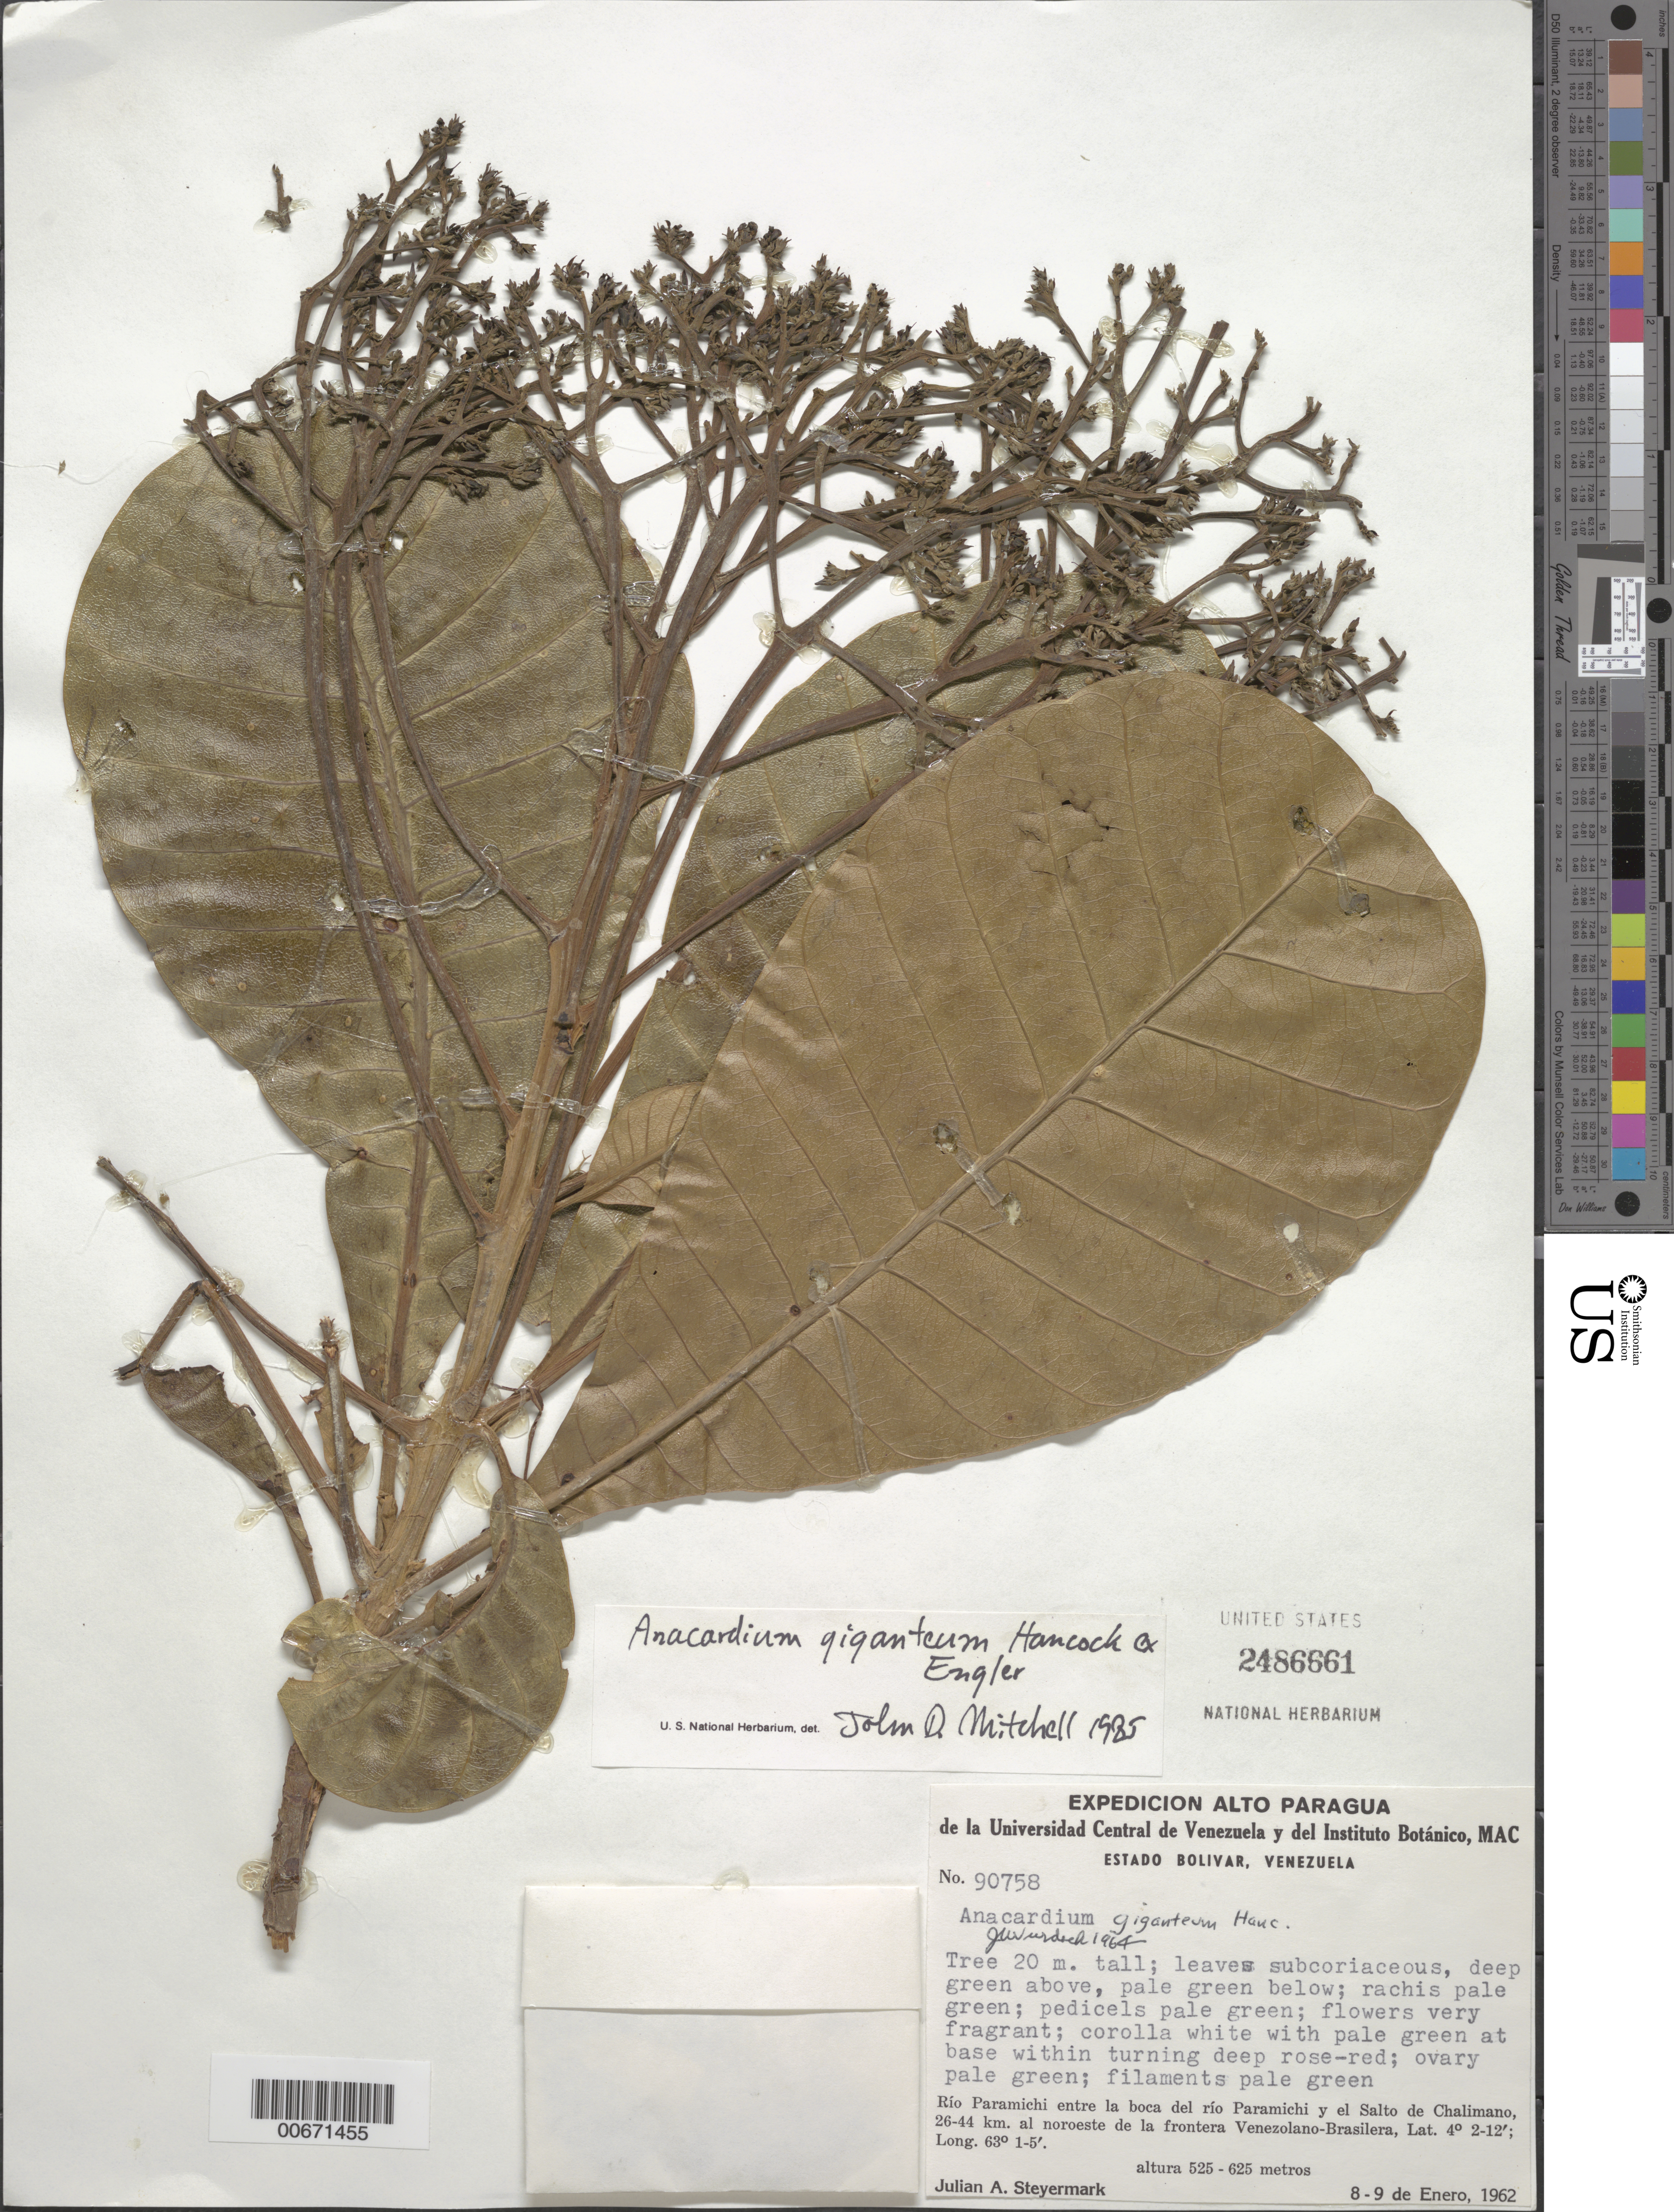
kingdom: Plantae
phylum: Tracheophyta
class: Magnoliopsida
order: Sapindales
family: Anacardiaceae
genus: Anacardium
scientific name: Anacardium giganteum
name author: W. Hancock ex Engl.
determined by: Mitchell, John D.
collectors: J. Steyermark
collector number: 90758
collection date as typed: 8-Jan-62 to 9-Jan-62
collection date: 1962-01-08/1962-01-09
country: Venezuela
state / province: Bolívar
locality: Río Paramichi entre la boca del río Paramichi y el Salto de Chalimano, 26-44 NE de la Venezuela-Brazil border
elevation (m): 525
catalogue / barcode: US 2486661